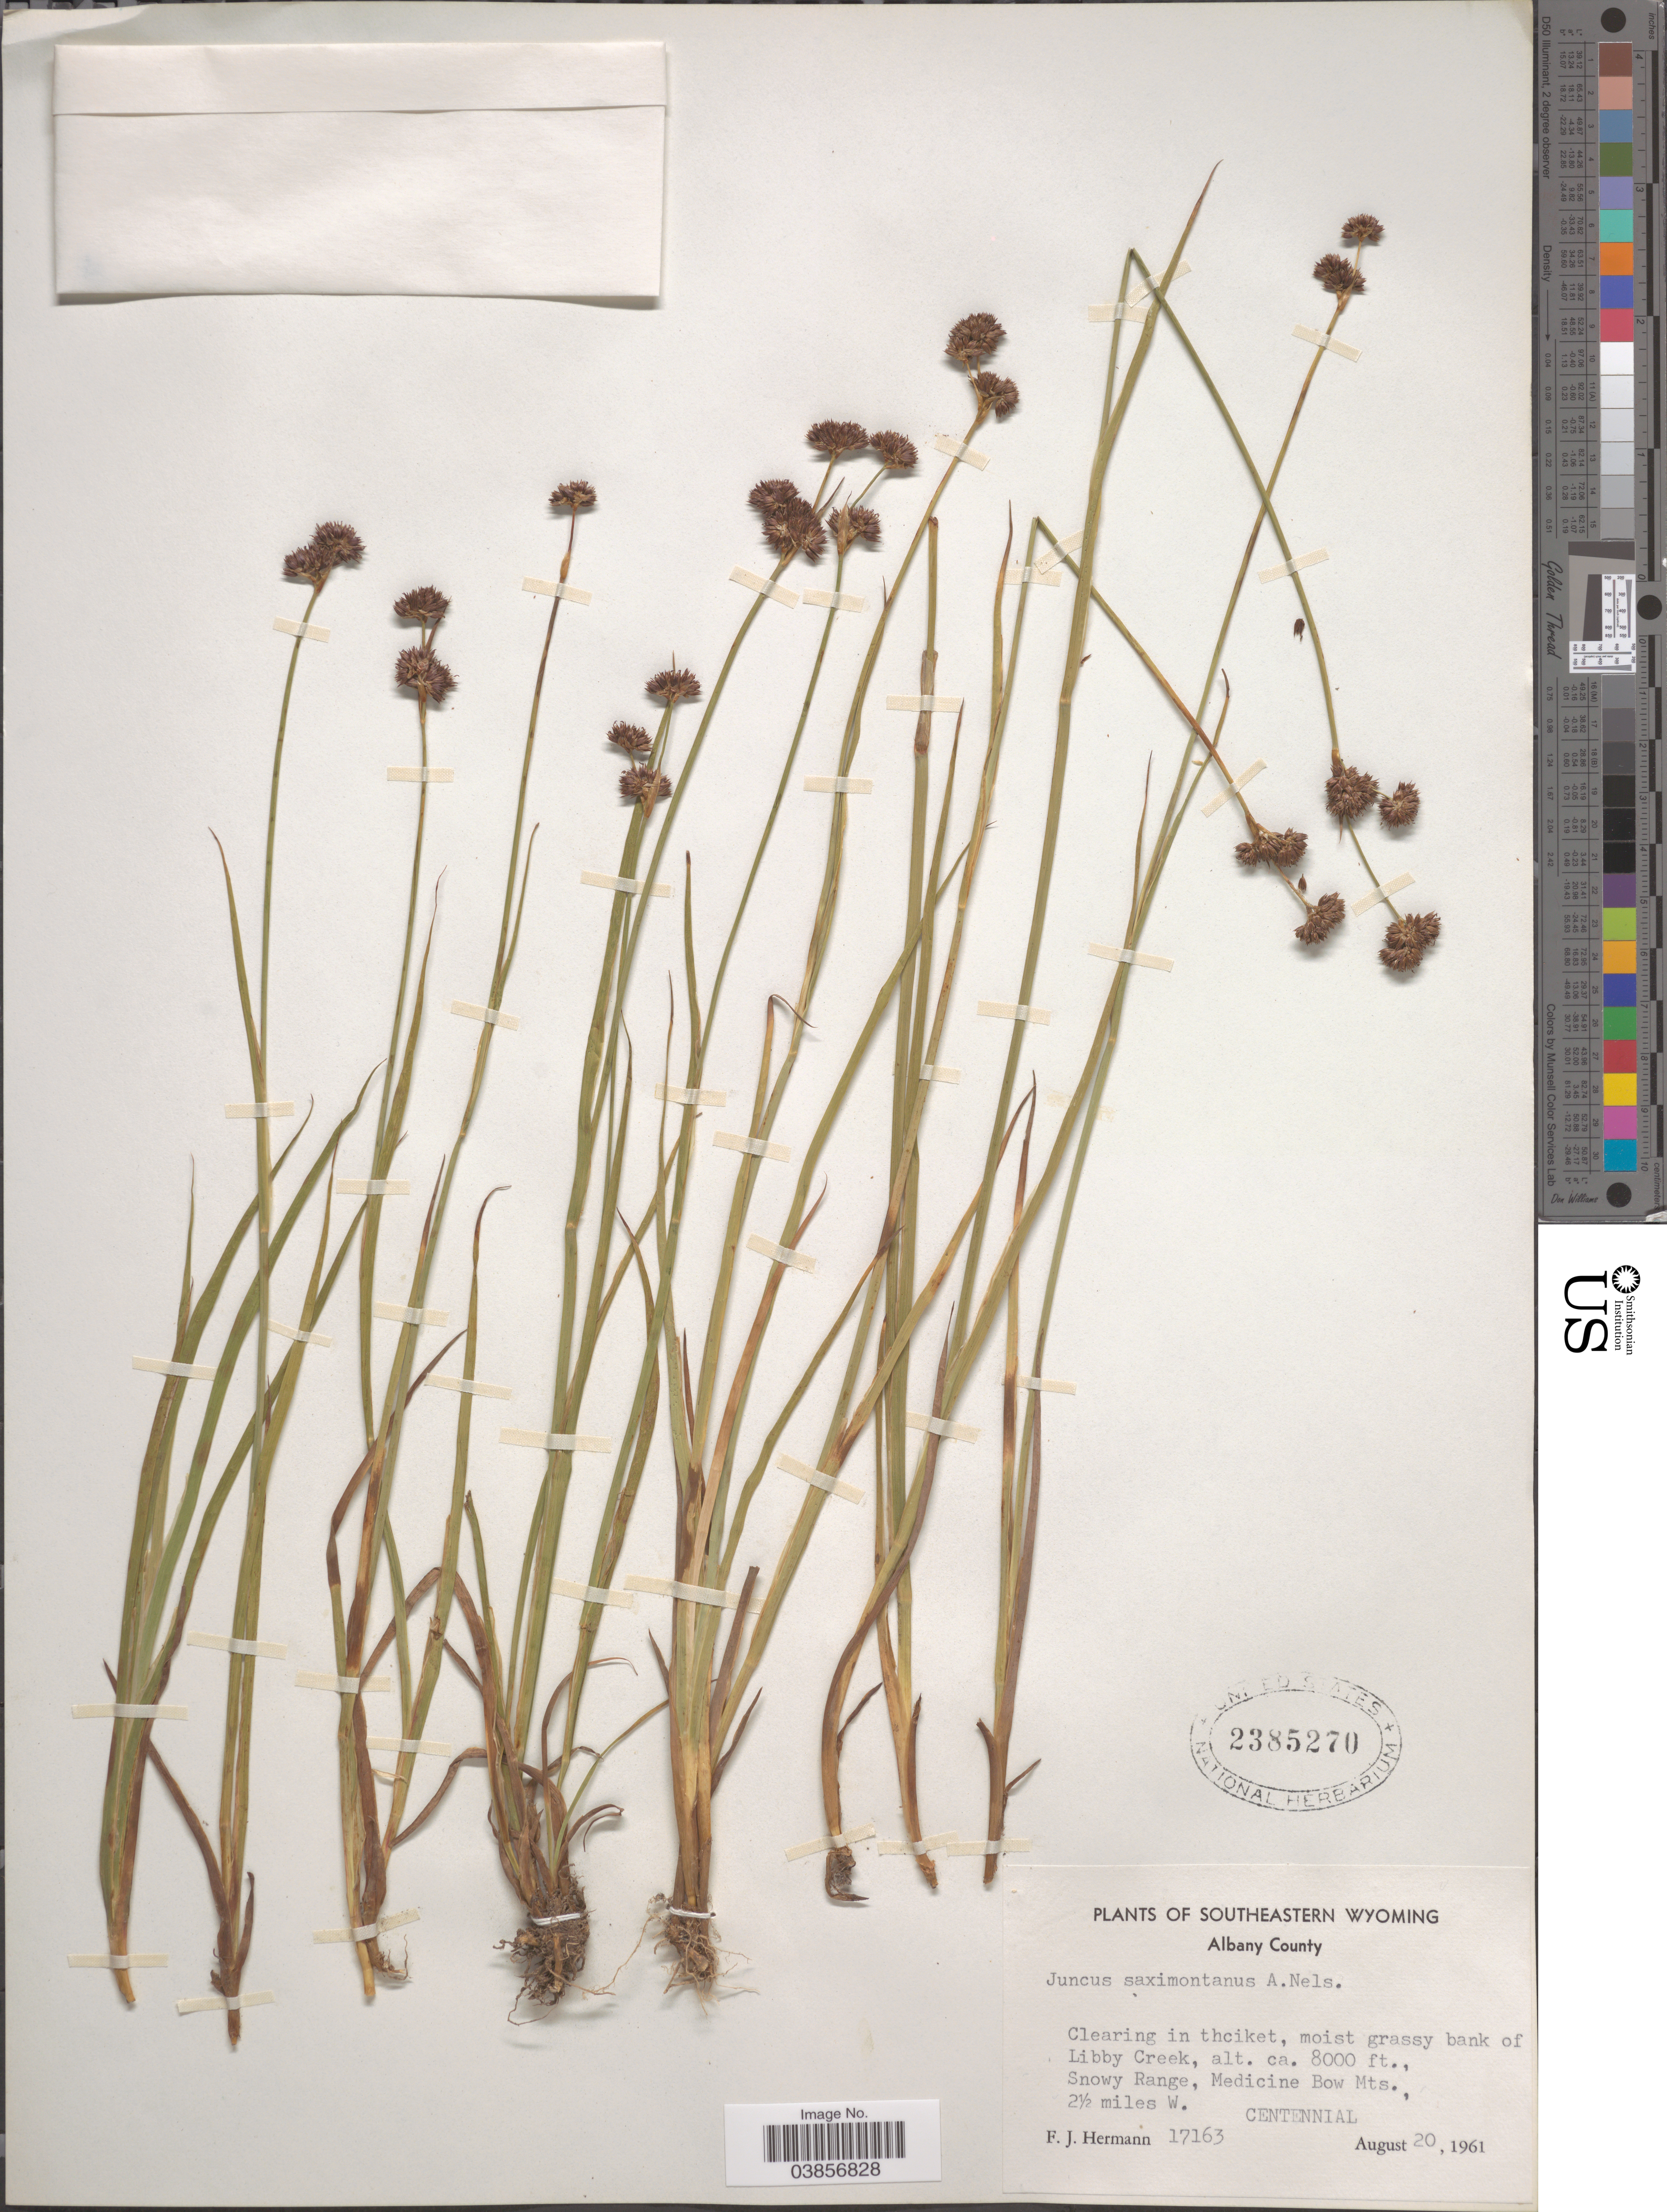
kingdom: Plantae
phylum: Tracheophyta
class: Liliopsida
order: Poales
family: Juncaceae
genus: Juncus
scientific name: Juncus saximontanus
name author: A. Nelson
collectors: F. J. Hermann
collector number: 17163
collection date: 1961-08-20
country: United States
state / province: Wyoming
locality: Southeastern Wyoming. Albany County. Bank of Libby Creek, Snowy Range, Medicine Bow Mts, 2½ miles W. Centennial.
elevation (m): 2438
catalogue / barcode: US 2385270